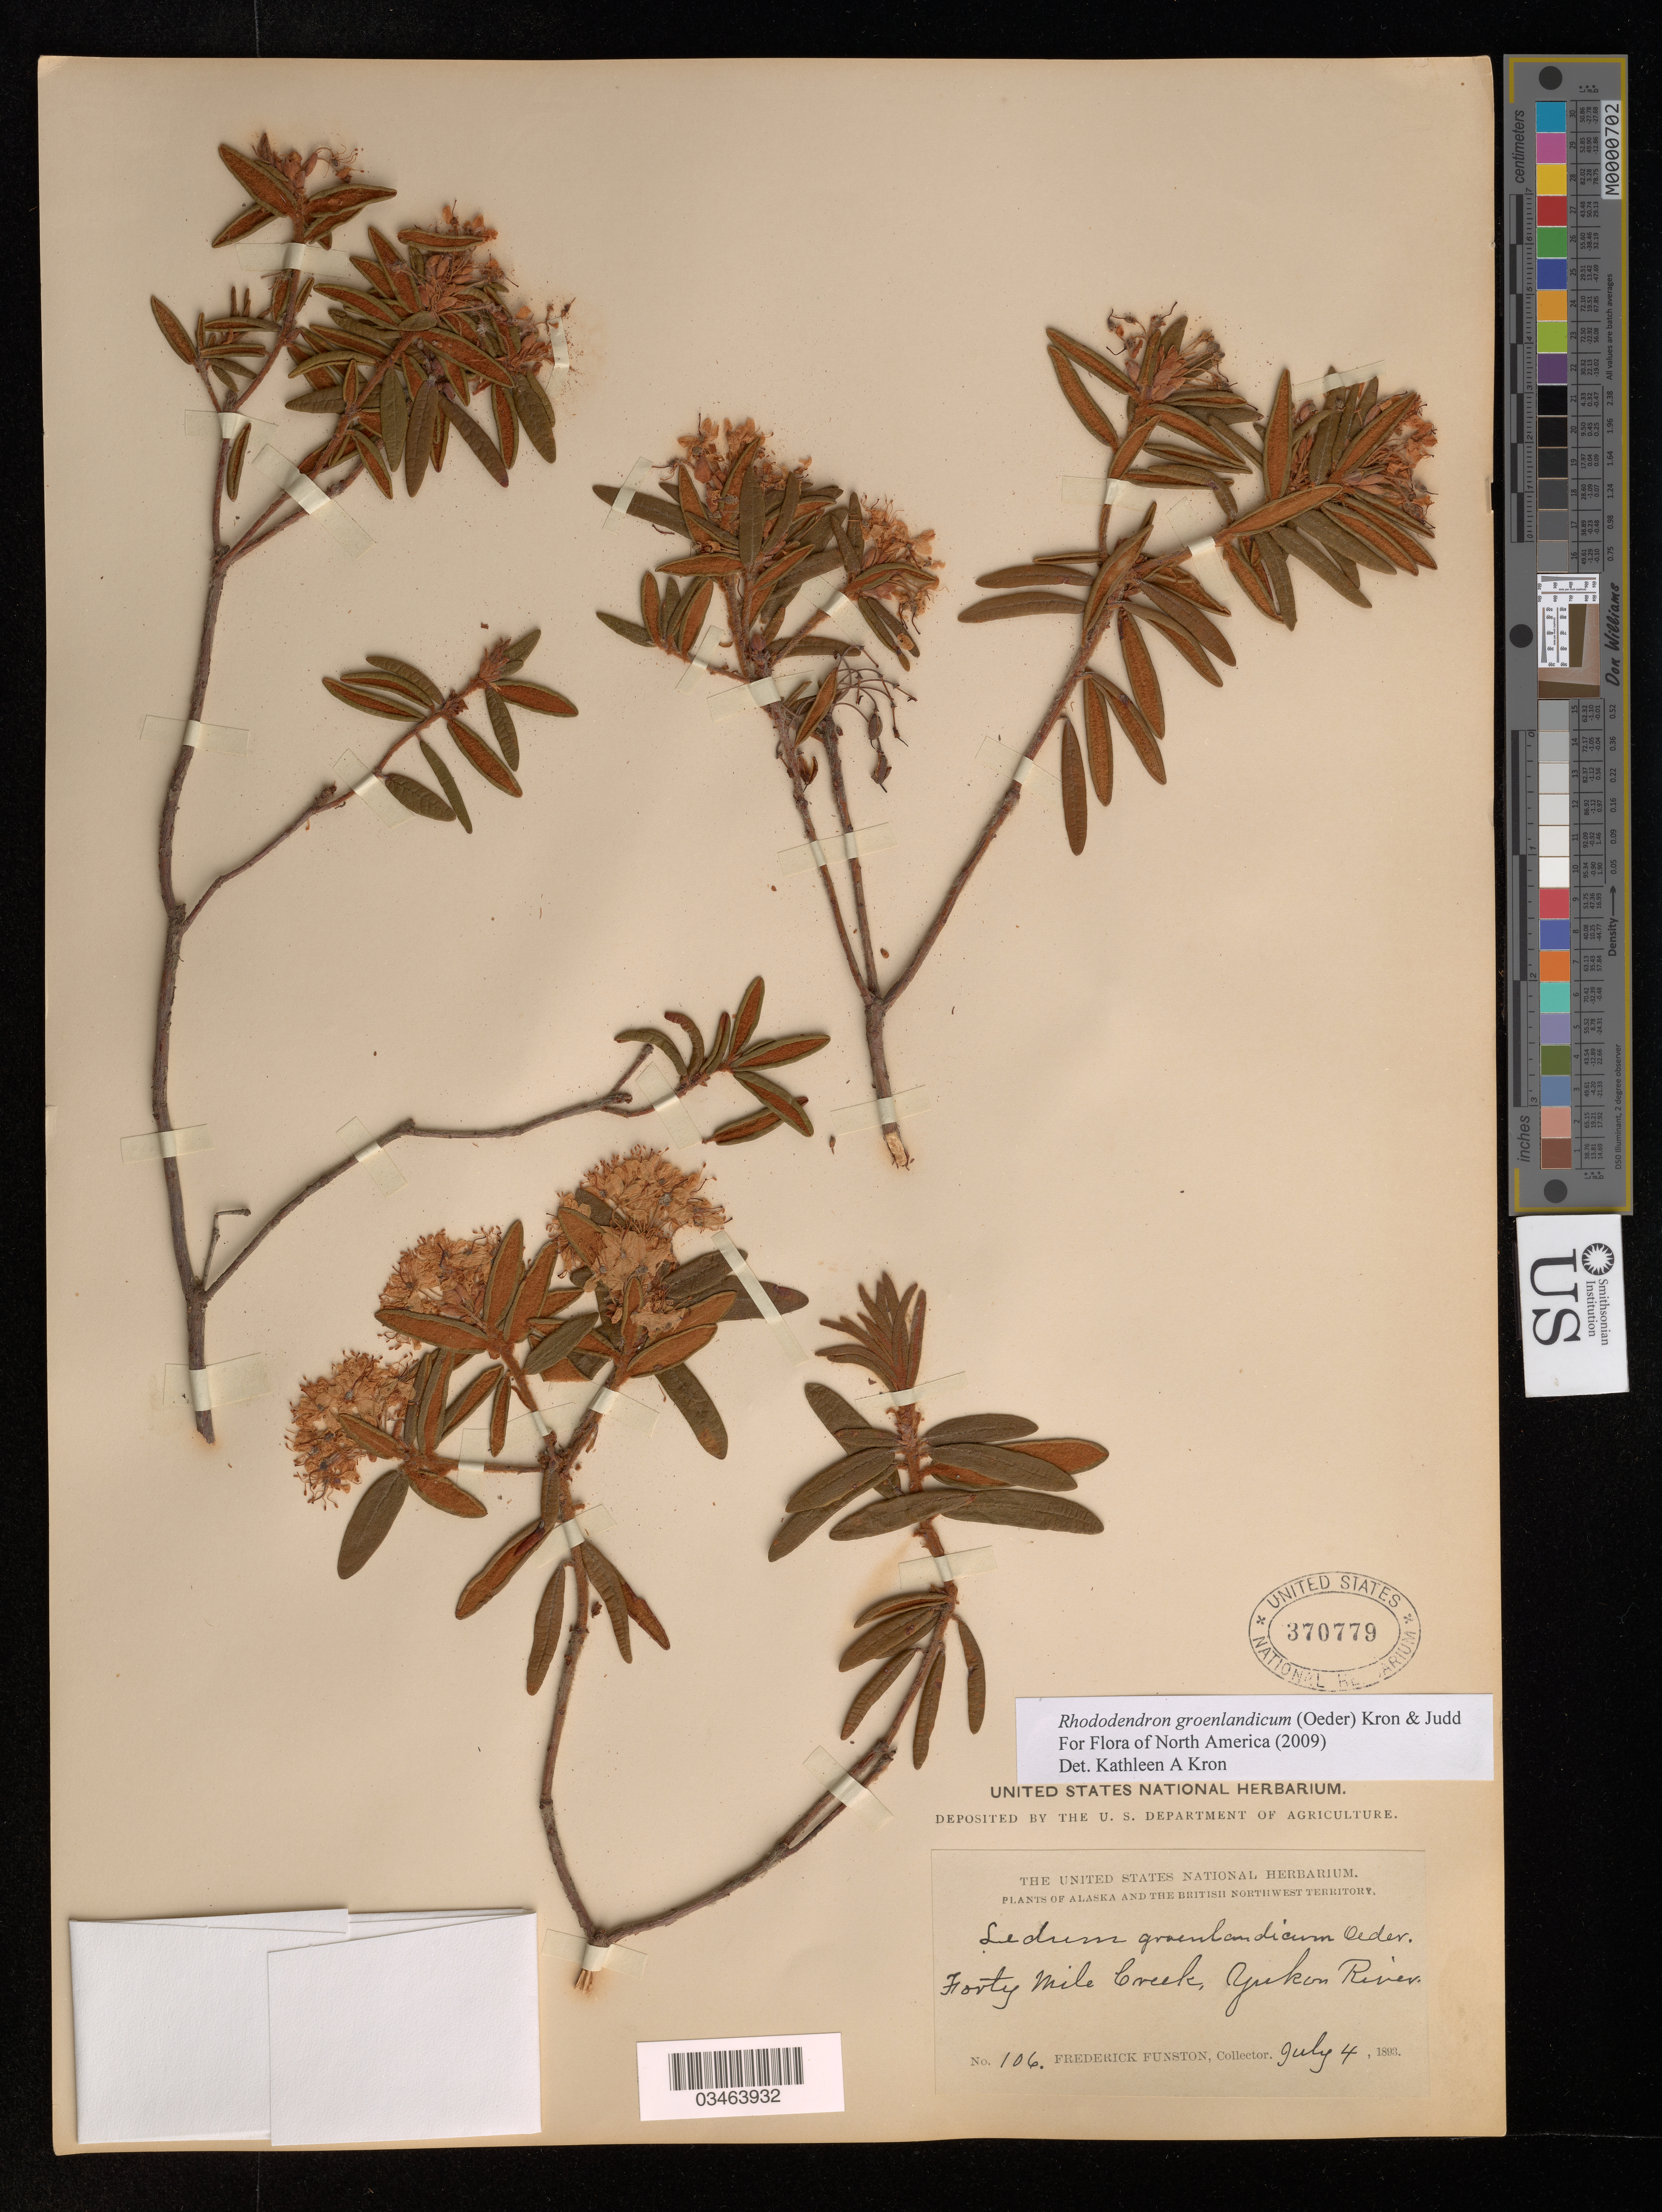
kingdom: Plantae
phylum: Tracheophyta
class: Magnoliopsida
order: Ericales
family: Ericaceae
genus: Ledum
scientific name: Ledum groenlandicum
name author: Oeder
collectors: F. Funston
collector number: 106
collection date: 1893-07-04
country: United States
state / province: Alaska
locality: Forty Mile Creek, Yukon River. British Northwest Territory.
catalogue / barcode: US 370779